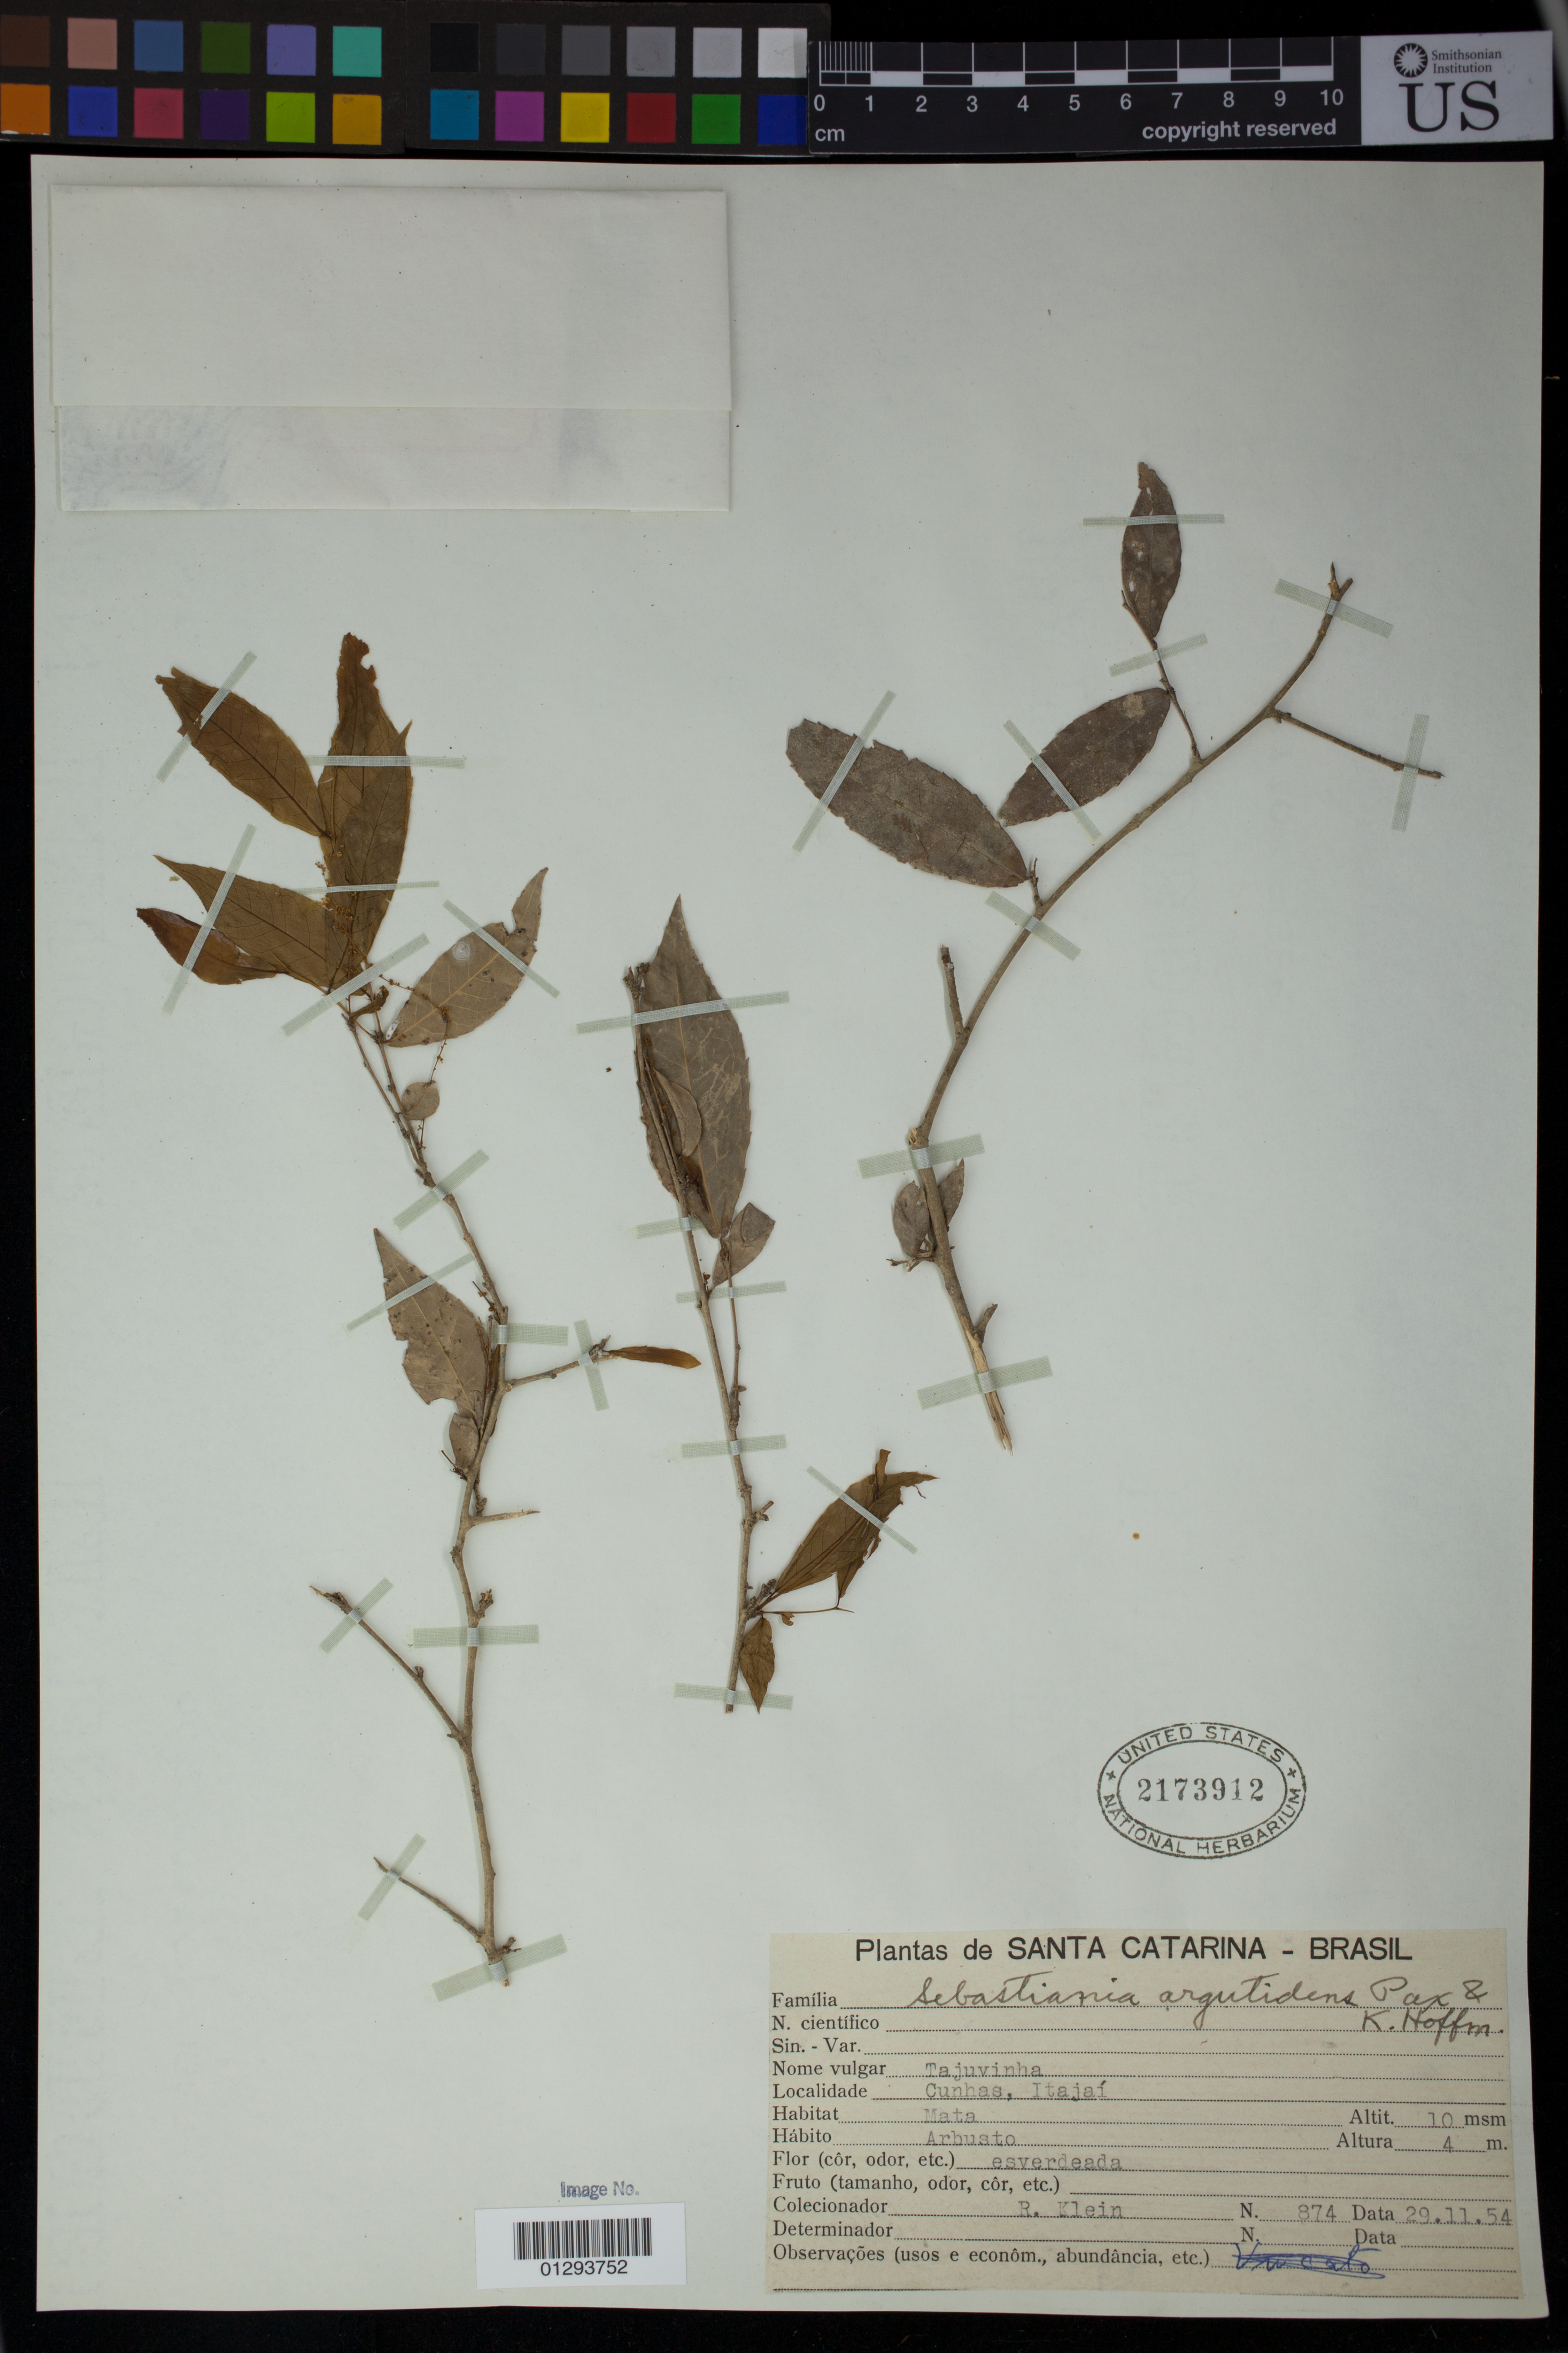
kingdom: Plantae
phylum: Tracheophyta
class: Magnoliopsida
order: Malpighiales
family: Euphorbiaceae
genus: Sebastiania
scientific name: Sebastiania argutidens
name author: Pax & K. Hoffm.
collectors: R. Klein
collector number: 874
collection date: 1954-11-29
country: Brazil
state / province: Santa Catarina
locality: Cunhas, Itajai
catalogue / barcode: US 2173912